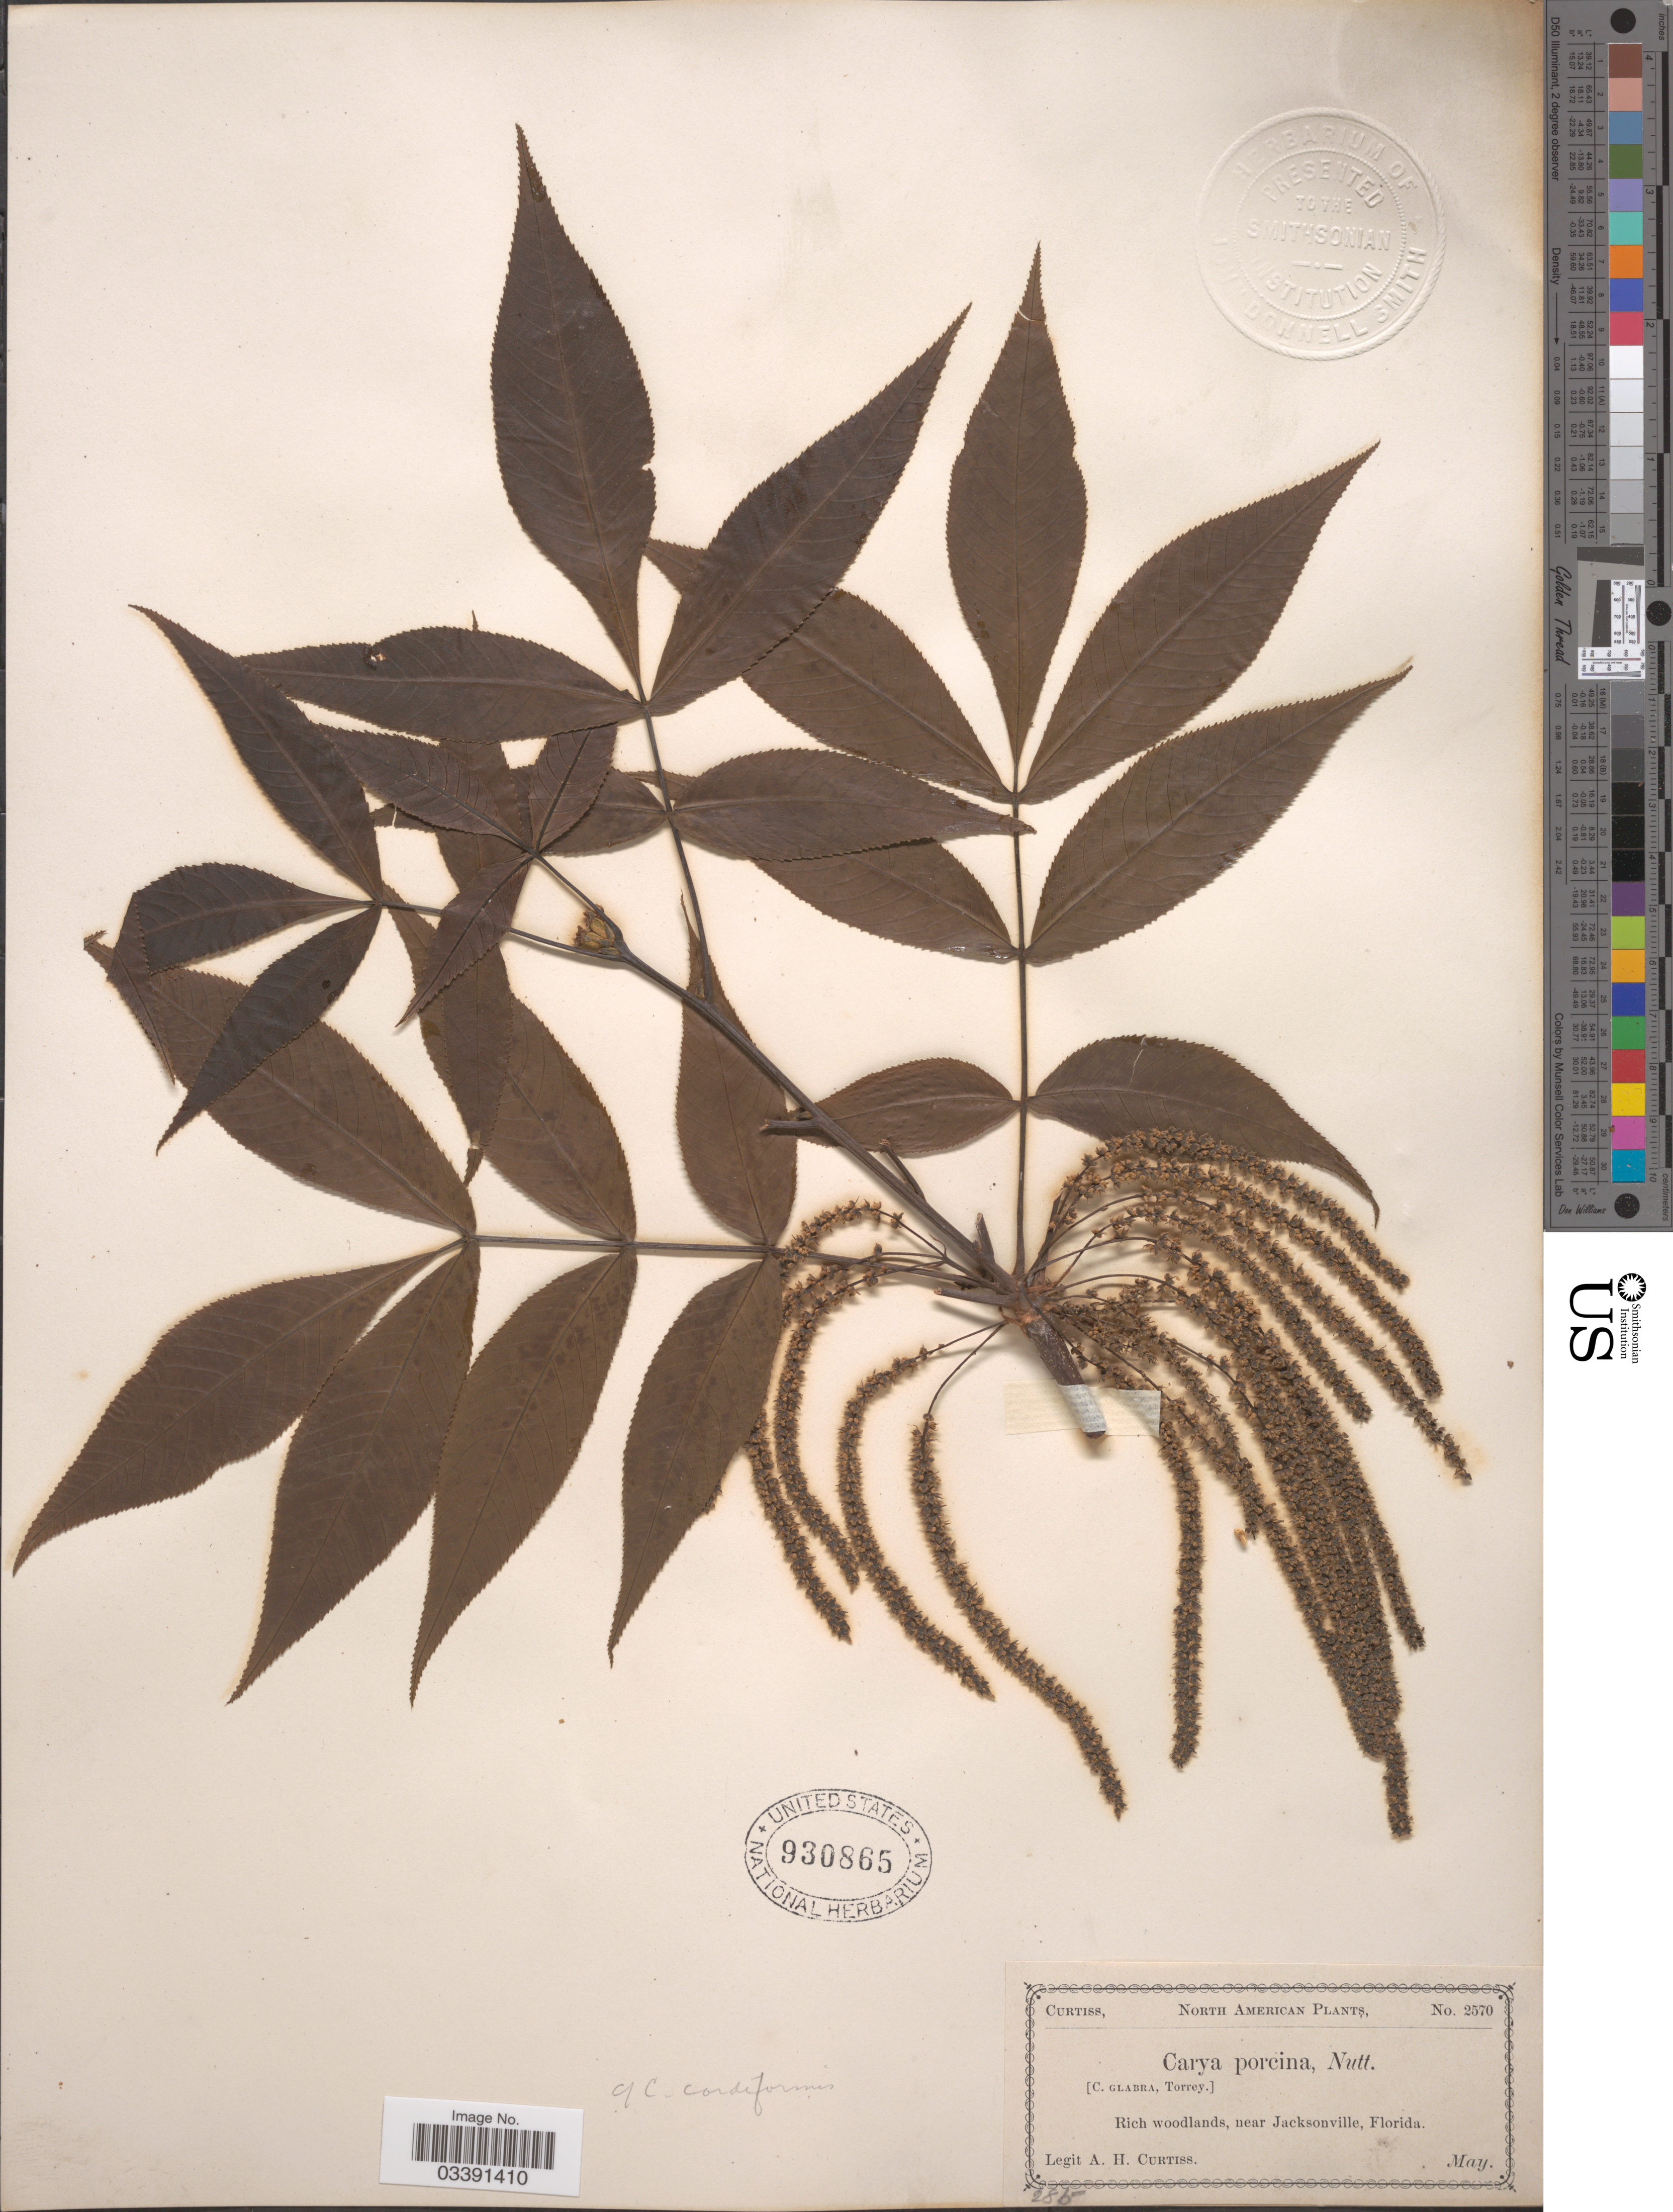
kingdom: Plantae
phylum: Tracheophyta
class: Magnoliopsida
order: Fagales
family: Juglandaceae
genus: Carya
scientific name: Carya cordiformis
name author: (Wangenh.) K. Koch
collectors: A. H. Curtiss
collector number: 2570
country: United States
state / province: Florida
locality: Rich woodlands, near Jacksonville.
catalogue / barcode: US 930865